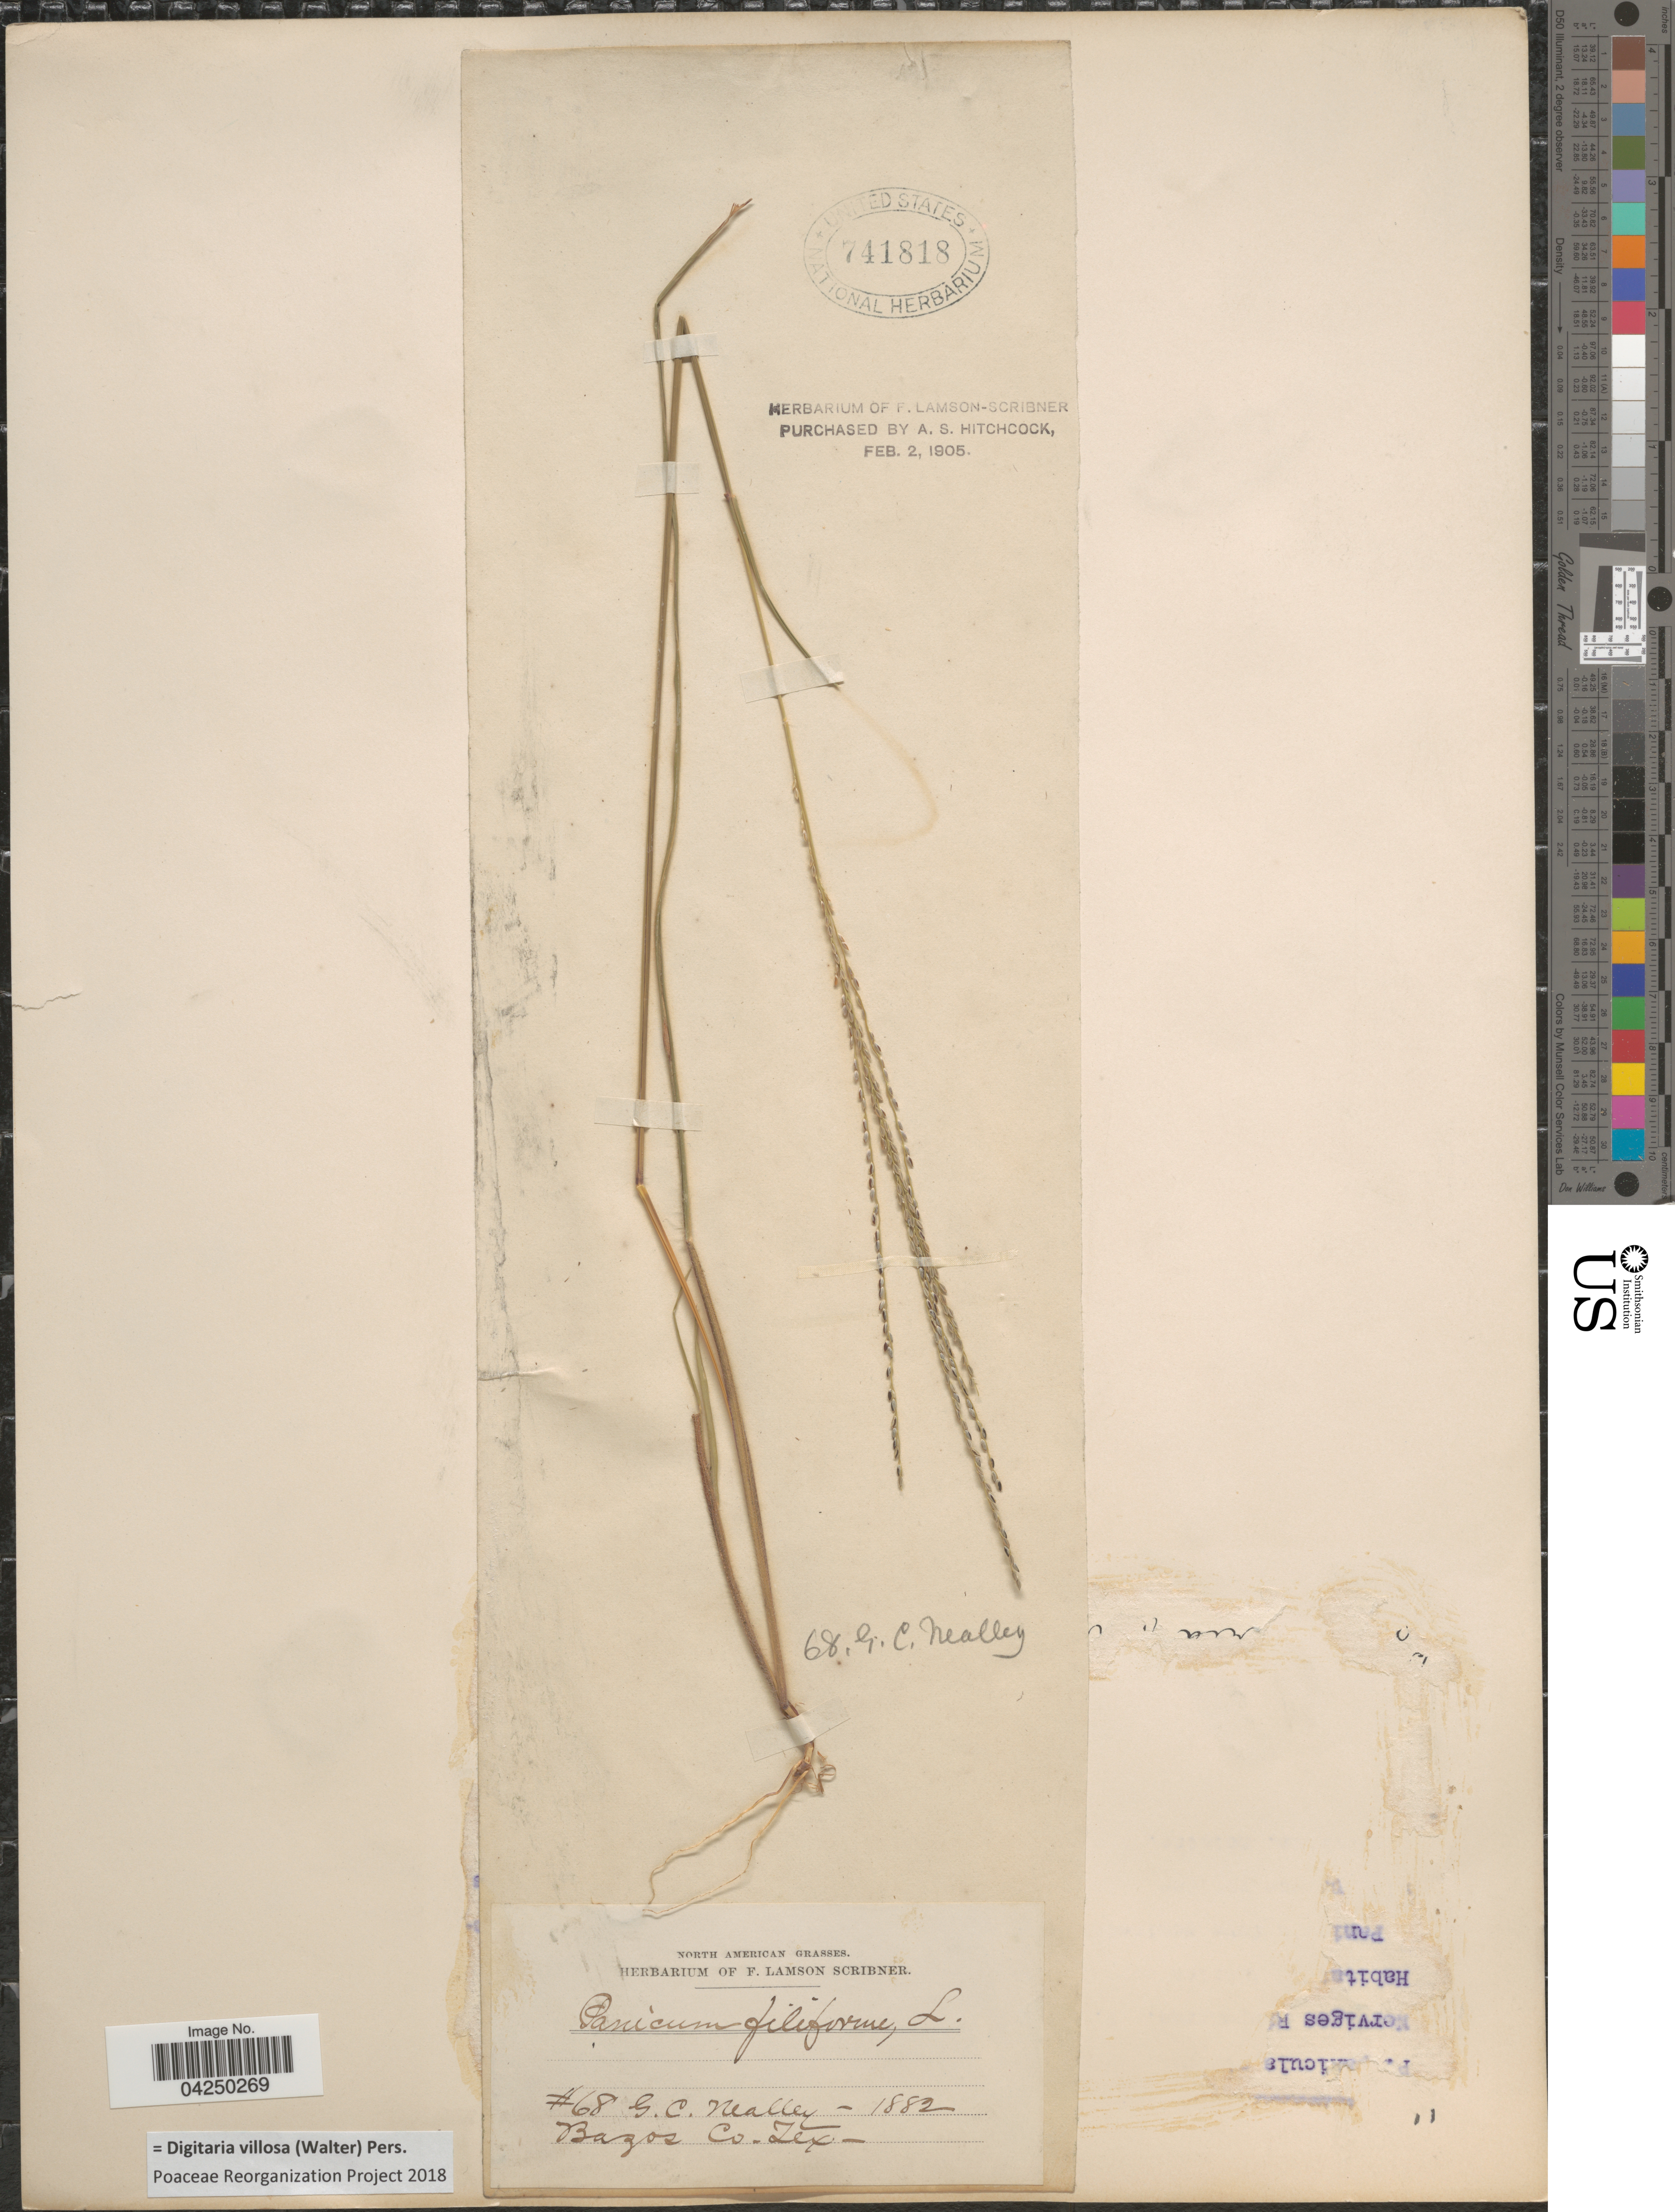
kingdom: Plantae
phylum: Tracheophyta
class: Liliopsida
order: Poales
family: Poaceae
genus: Digitaria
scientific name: Digitaria villosa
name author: (Walter) Pers.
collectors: G. Neally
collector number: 68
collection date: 1882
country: United States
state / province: Texas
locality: Bazos Co.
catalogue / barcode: US 741818